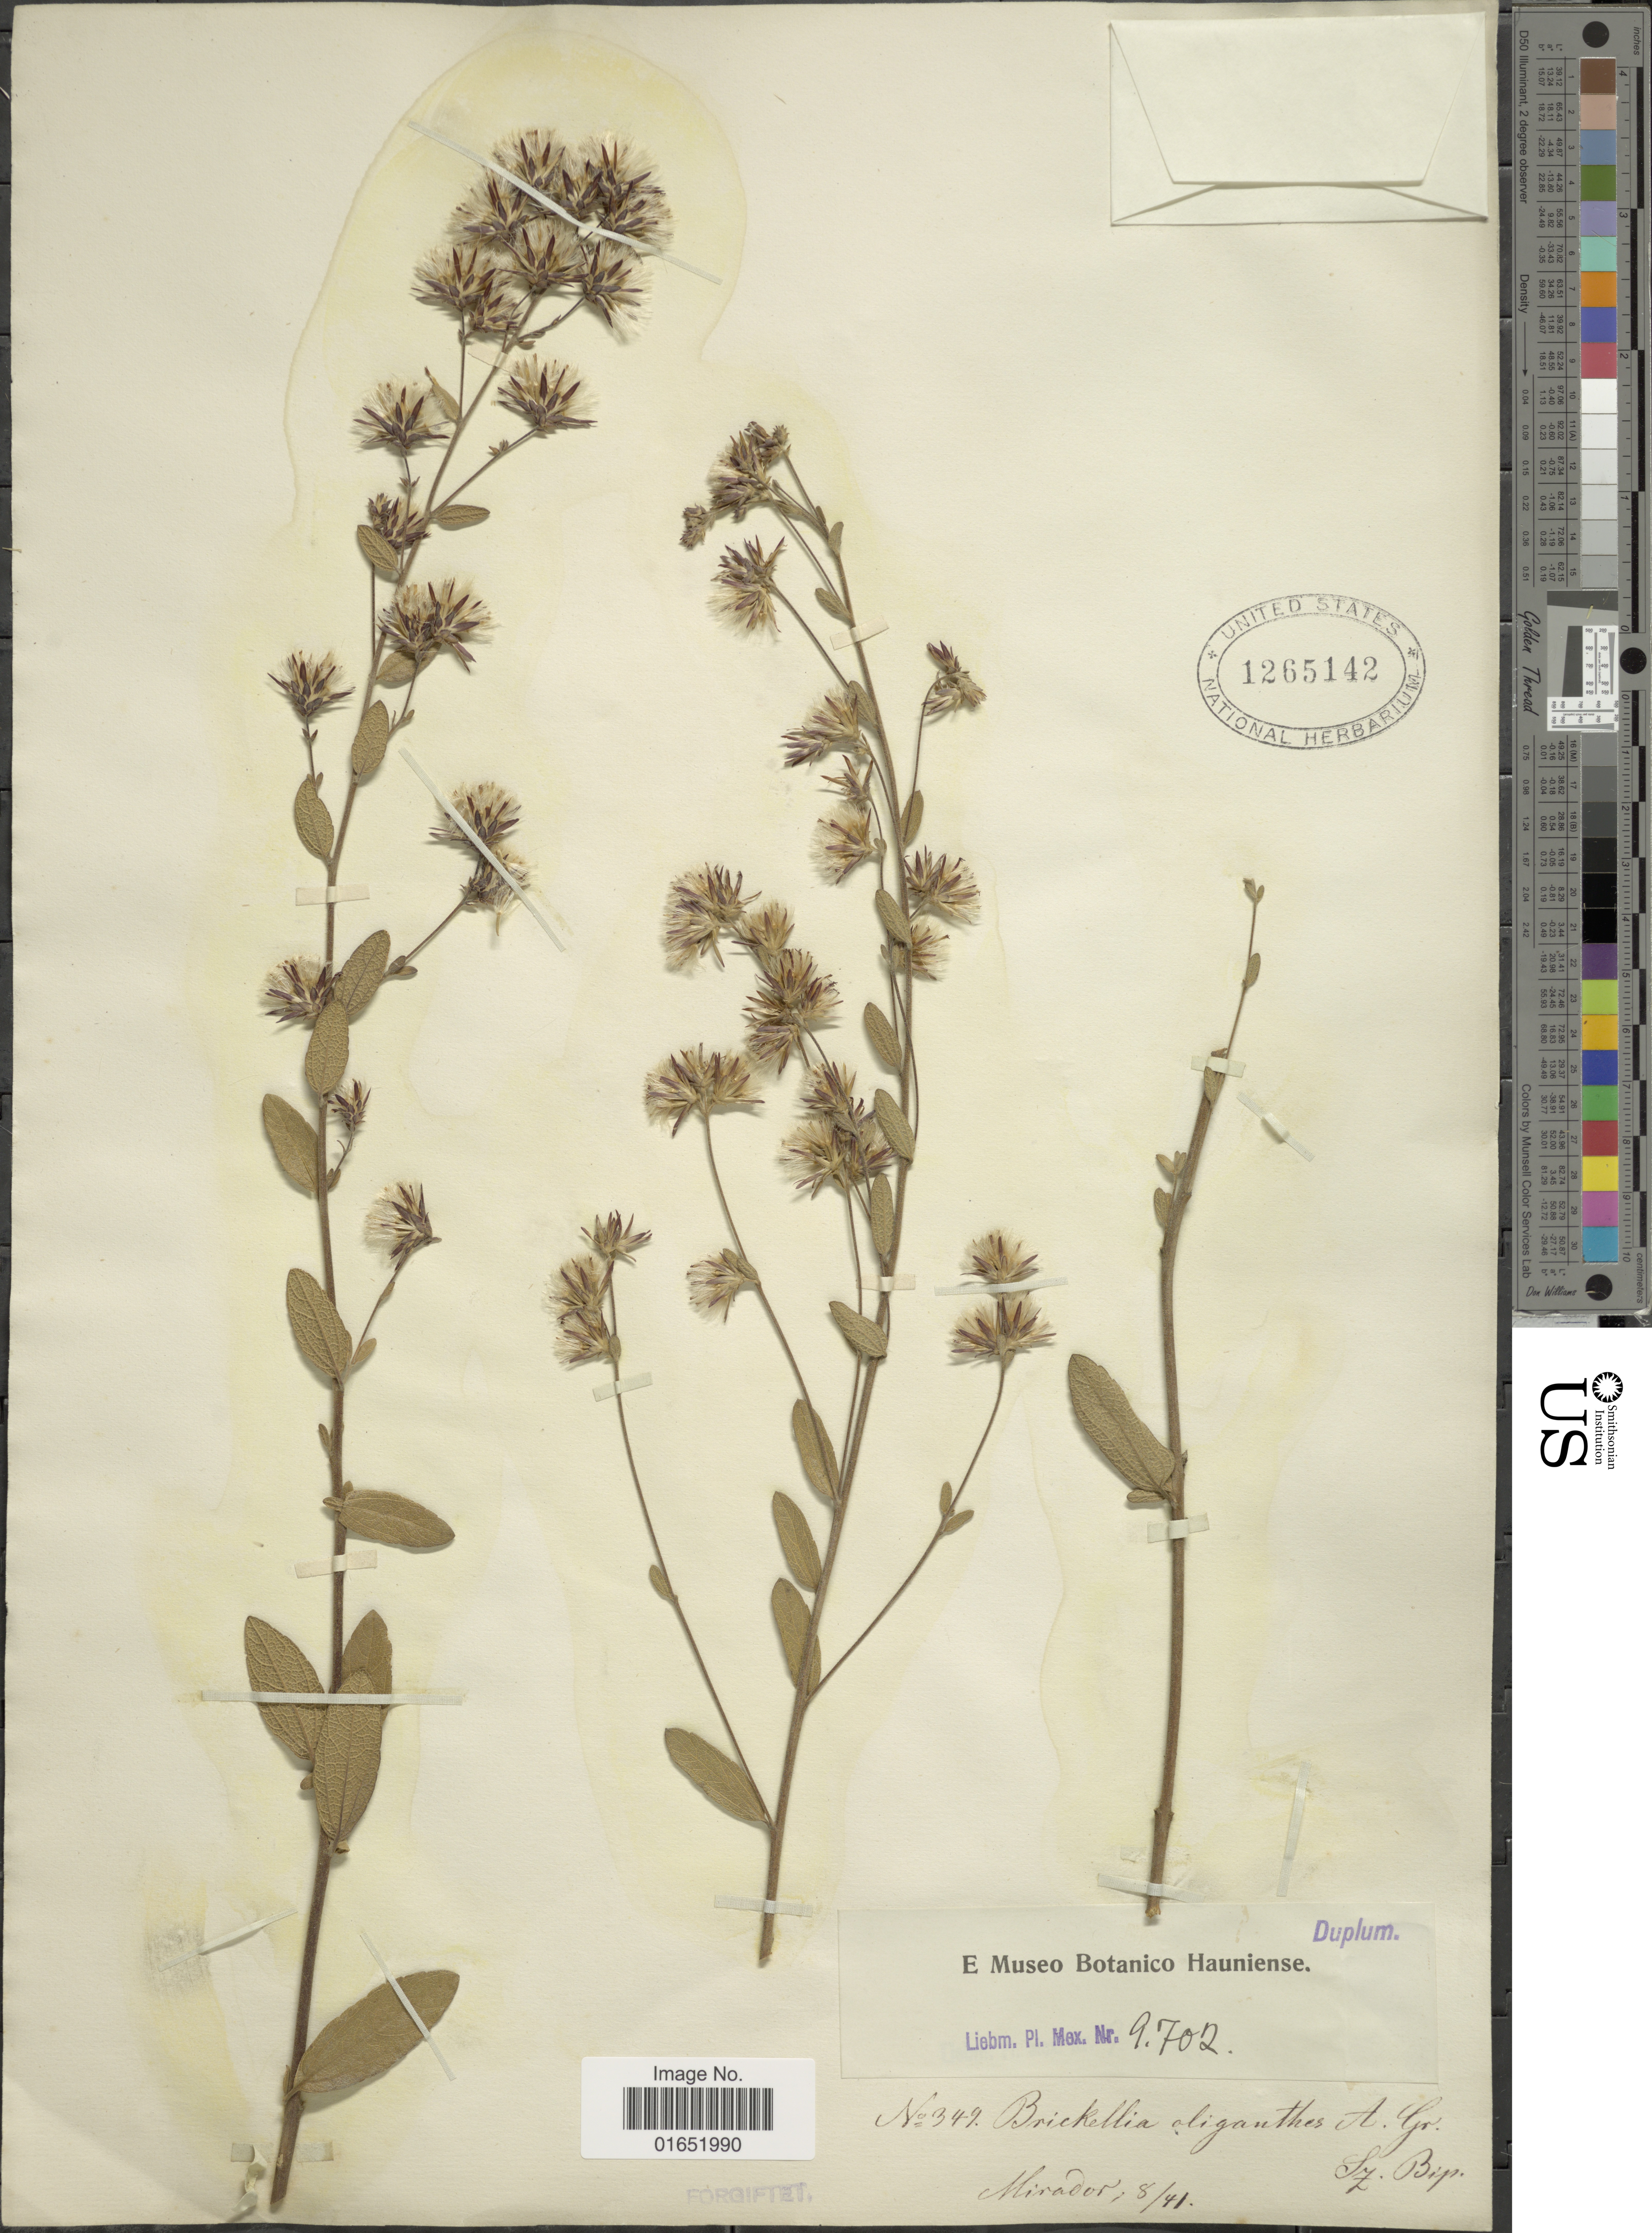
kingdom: Plantae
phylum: Tracheophyta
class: Magnoliopsida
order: Asterales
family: Asteraceae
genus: Brickellia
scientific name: Brickellia oliganthes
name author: (Less.) A. Gray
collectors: Liebmann, --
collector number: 9702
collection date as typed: Transcribed d/m/y: /8/41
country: Mexico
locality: Mirador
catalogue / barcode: US 1265142